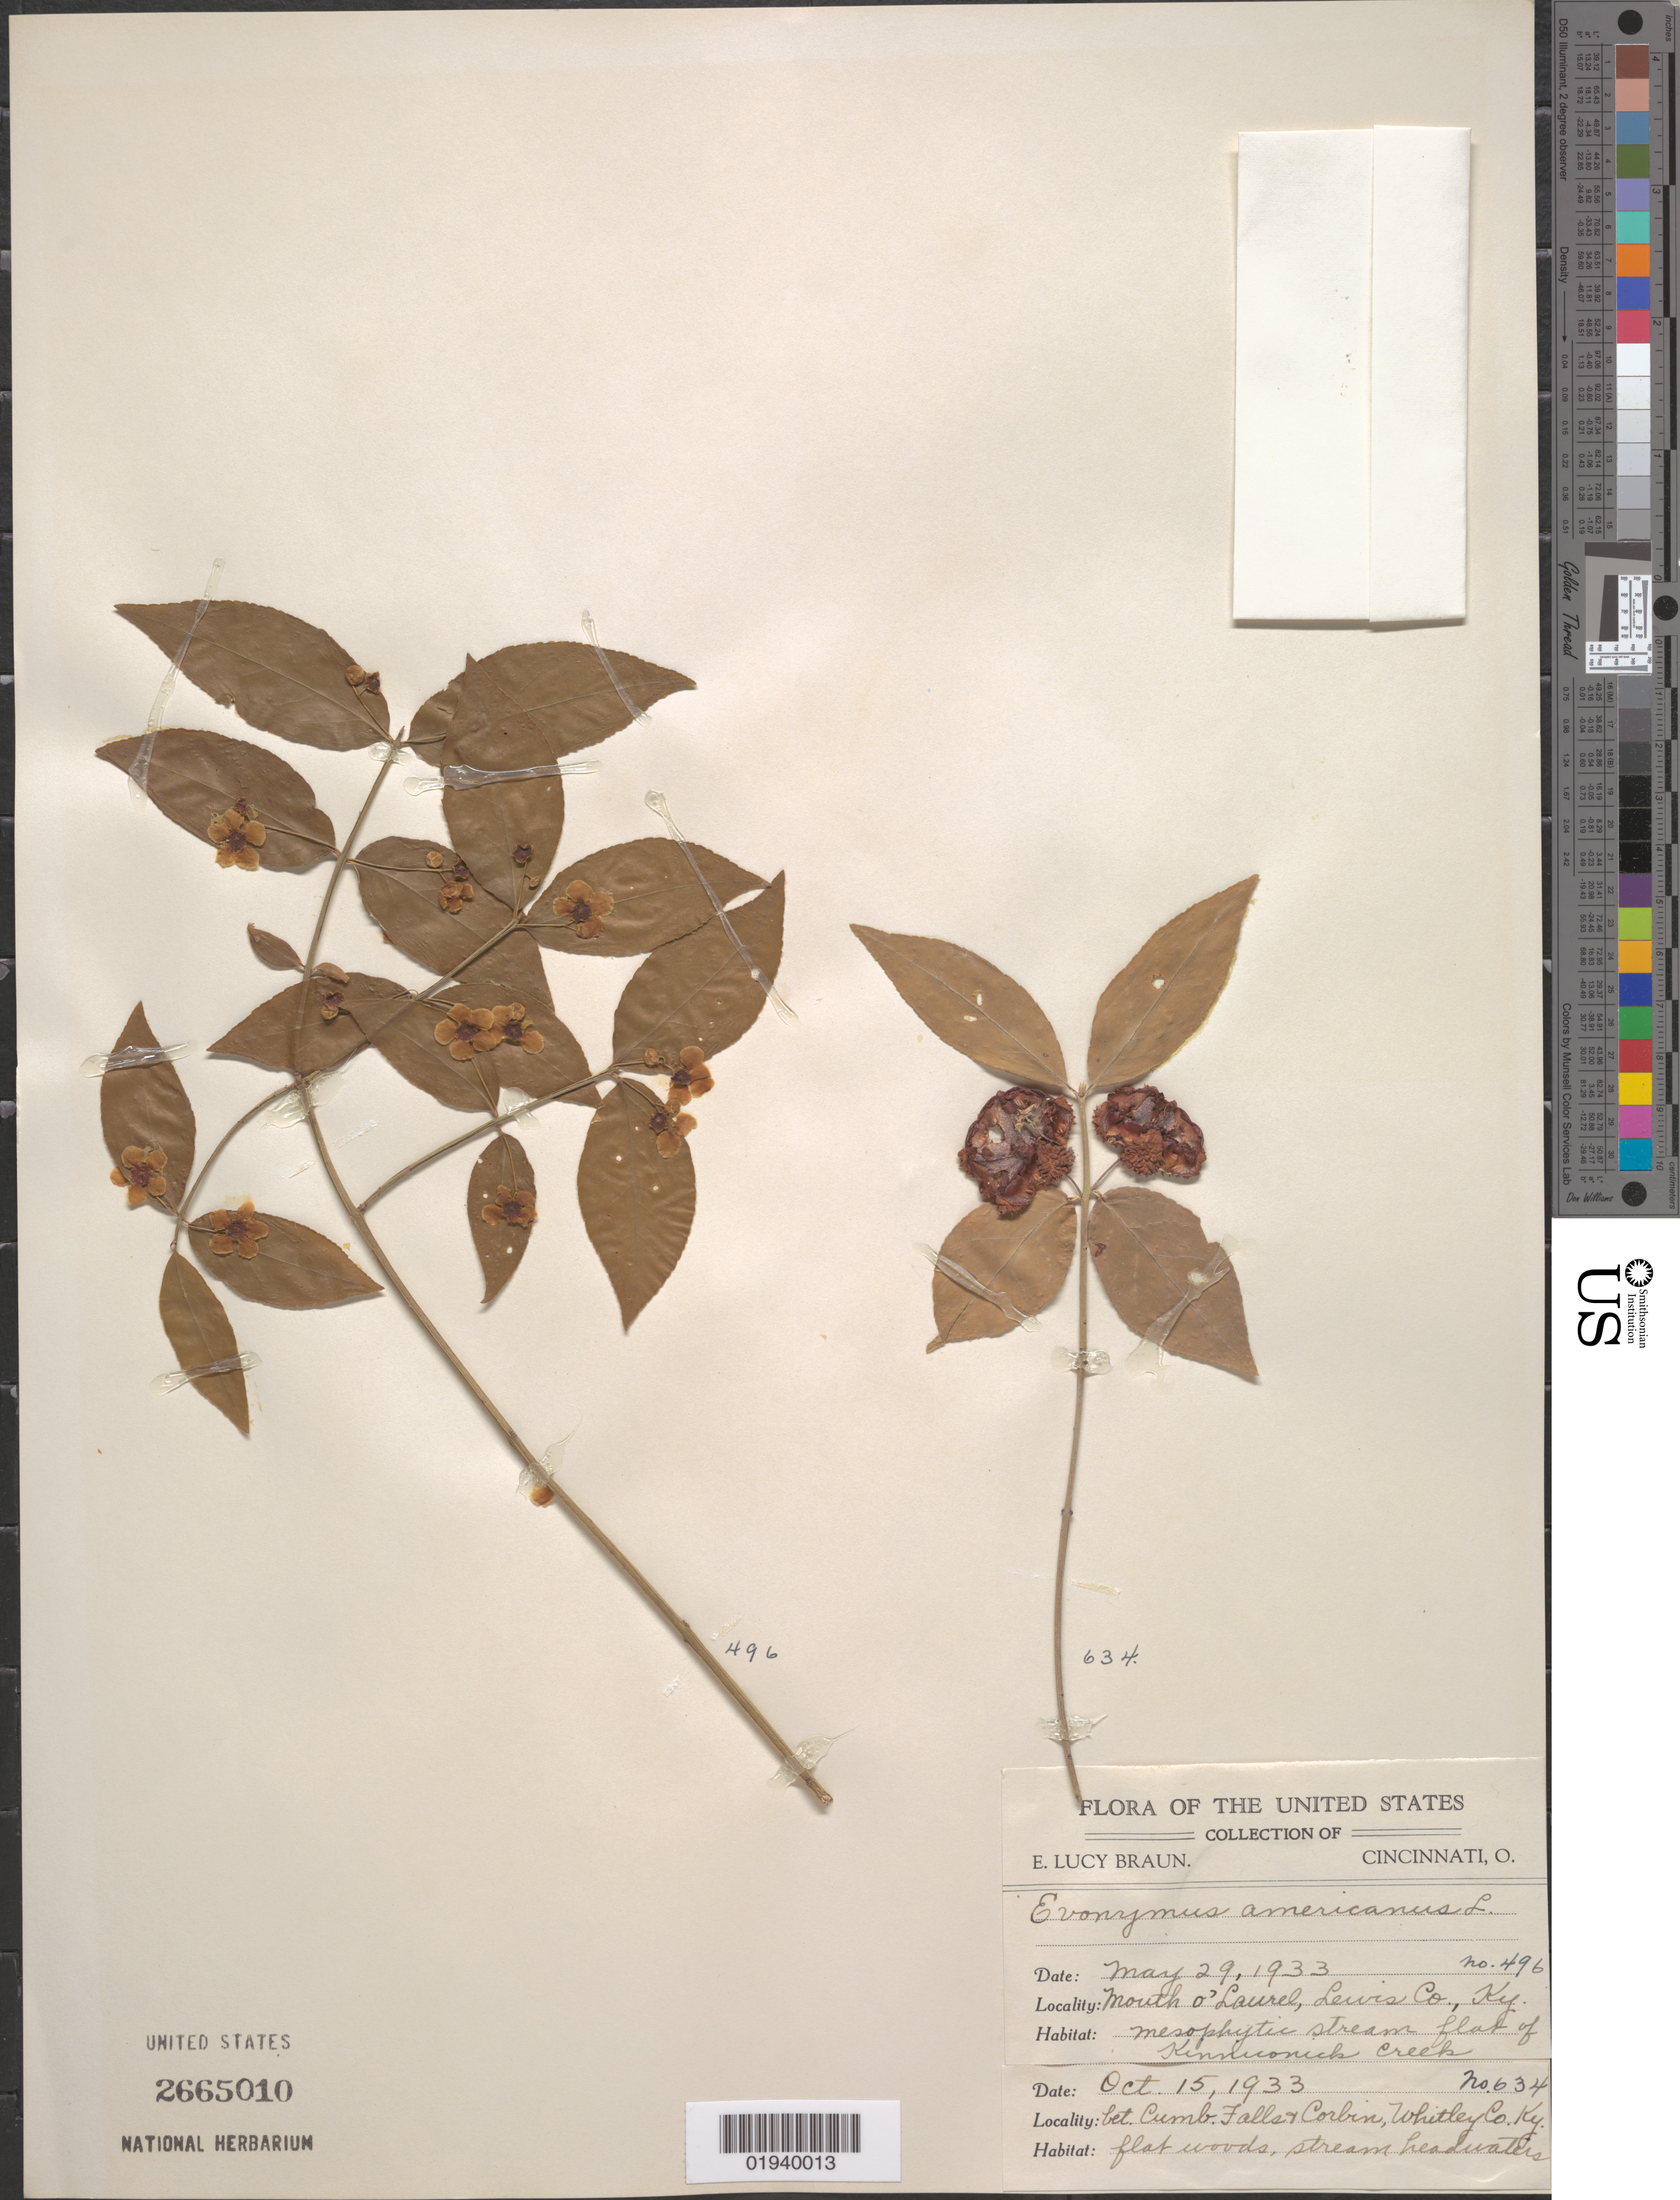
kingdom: Plantae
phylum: Tracheophyta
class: Magnoliopsida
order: Celastrales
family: Celastraceae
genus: Euonymus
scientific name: Euonymus americanus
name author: L.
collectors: E. L. Braun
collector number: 634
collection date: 1933-10-15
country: United States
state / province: Kentucky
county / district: Whitley County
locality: Between Crumb Falls and Corbin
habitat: Flat woods, stream headwataers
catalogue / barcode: US 2665010-2